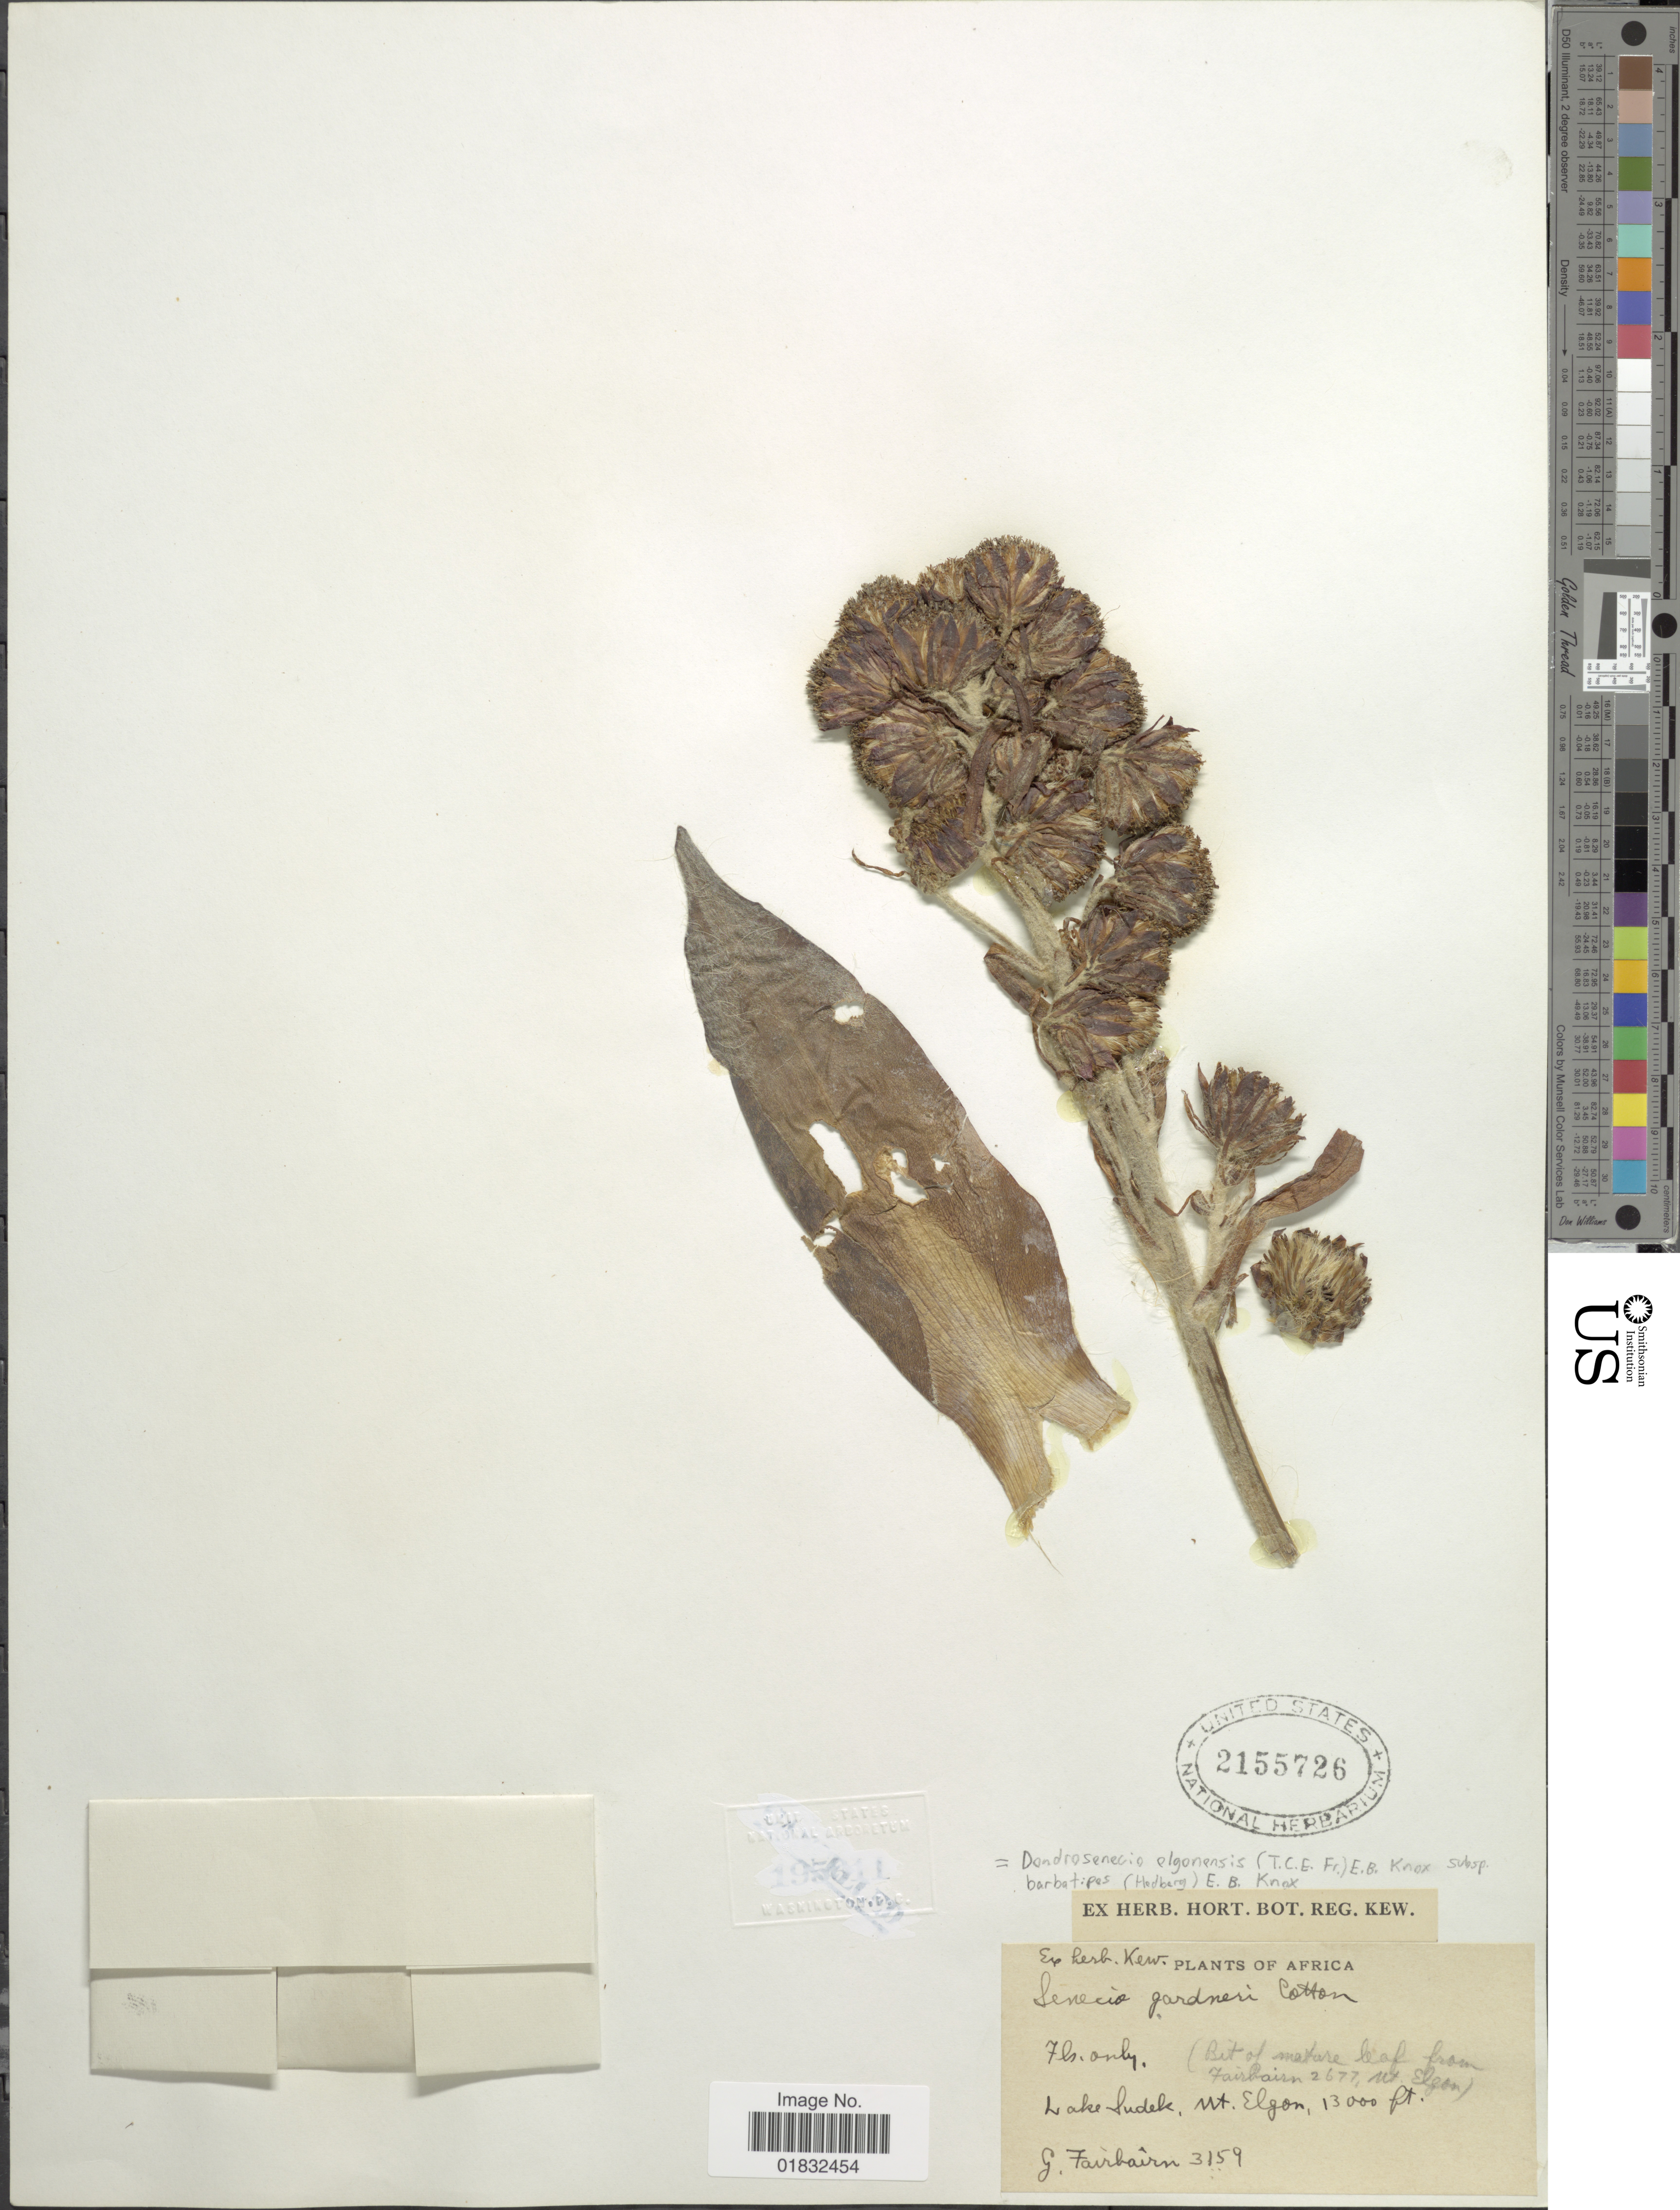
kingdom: Plantae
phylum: Tracheophyta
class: Magnoliopsida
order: Asterales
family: Asteraceae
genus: Dendrosenecio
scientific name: Dendrosenecio elgonensis subsp. barbatipes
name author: (Hedberg) E.B. Knox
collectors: G. Fairbairn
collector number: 3159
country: Uganda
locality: Africa, Lake Sudek, Mt Elgon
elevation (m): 3962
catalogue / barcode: US 2155726